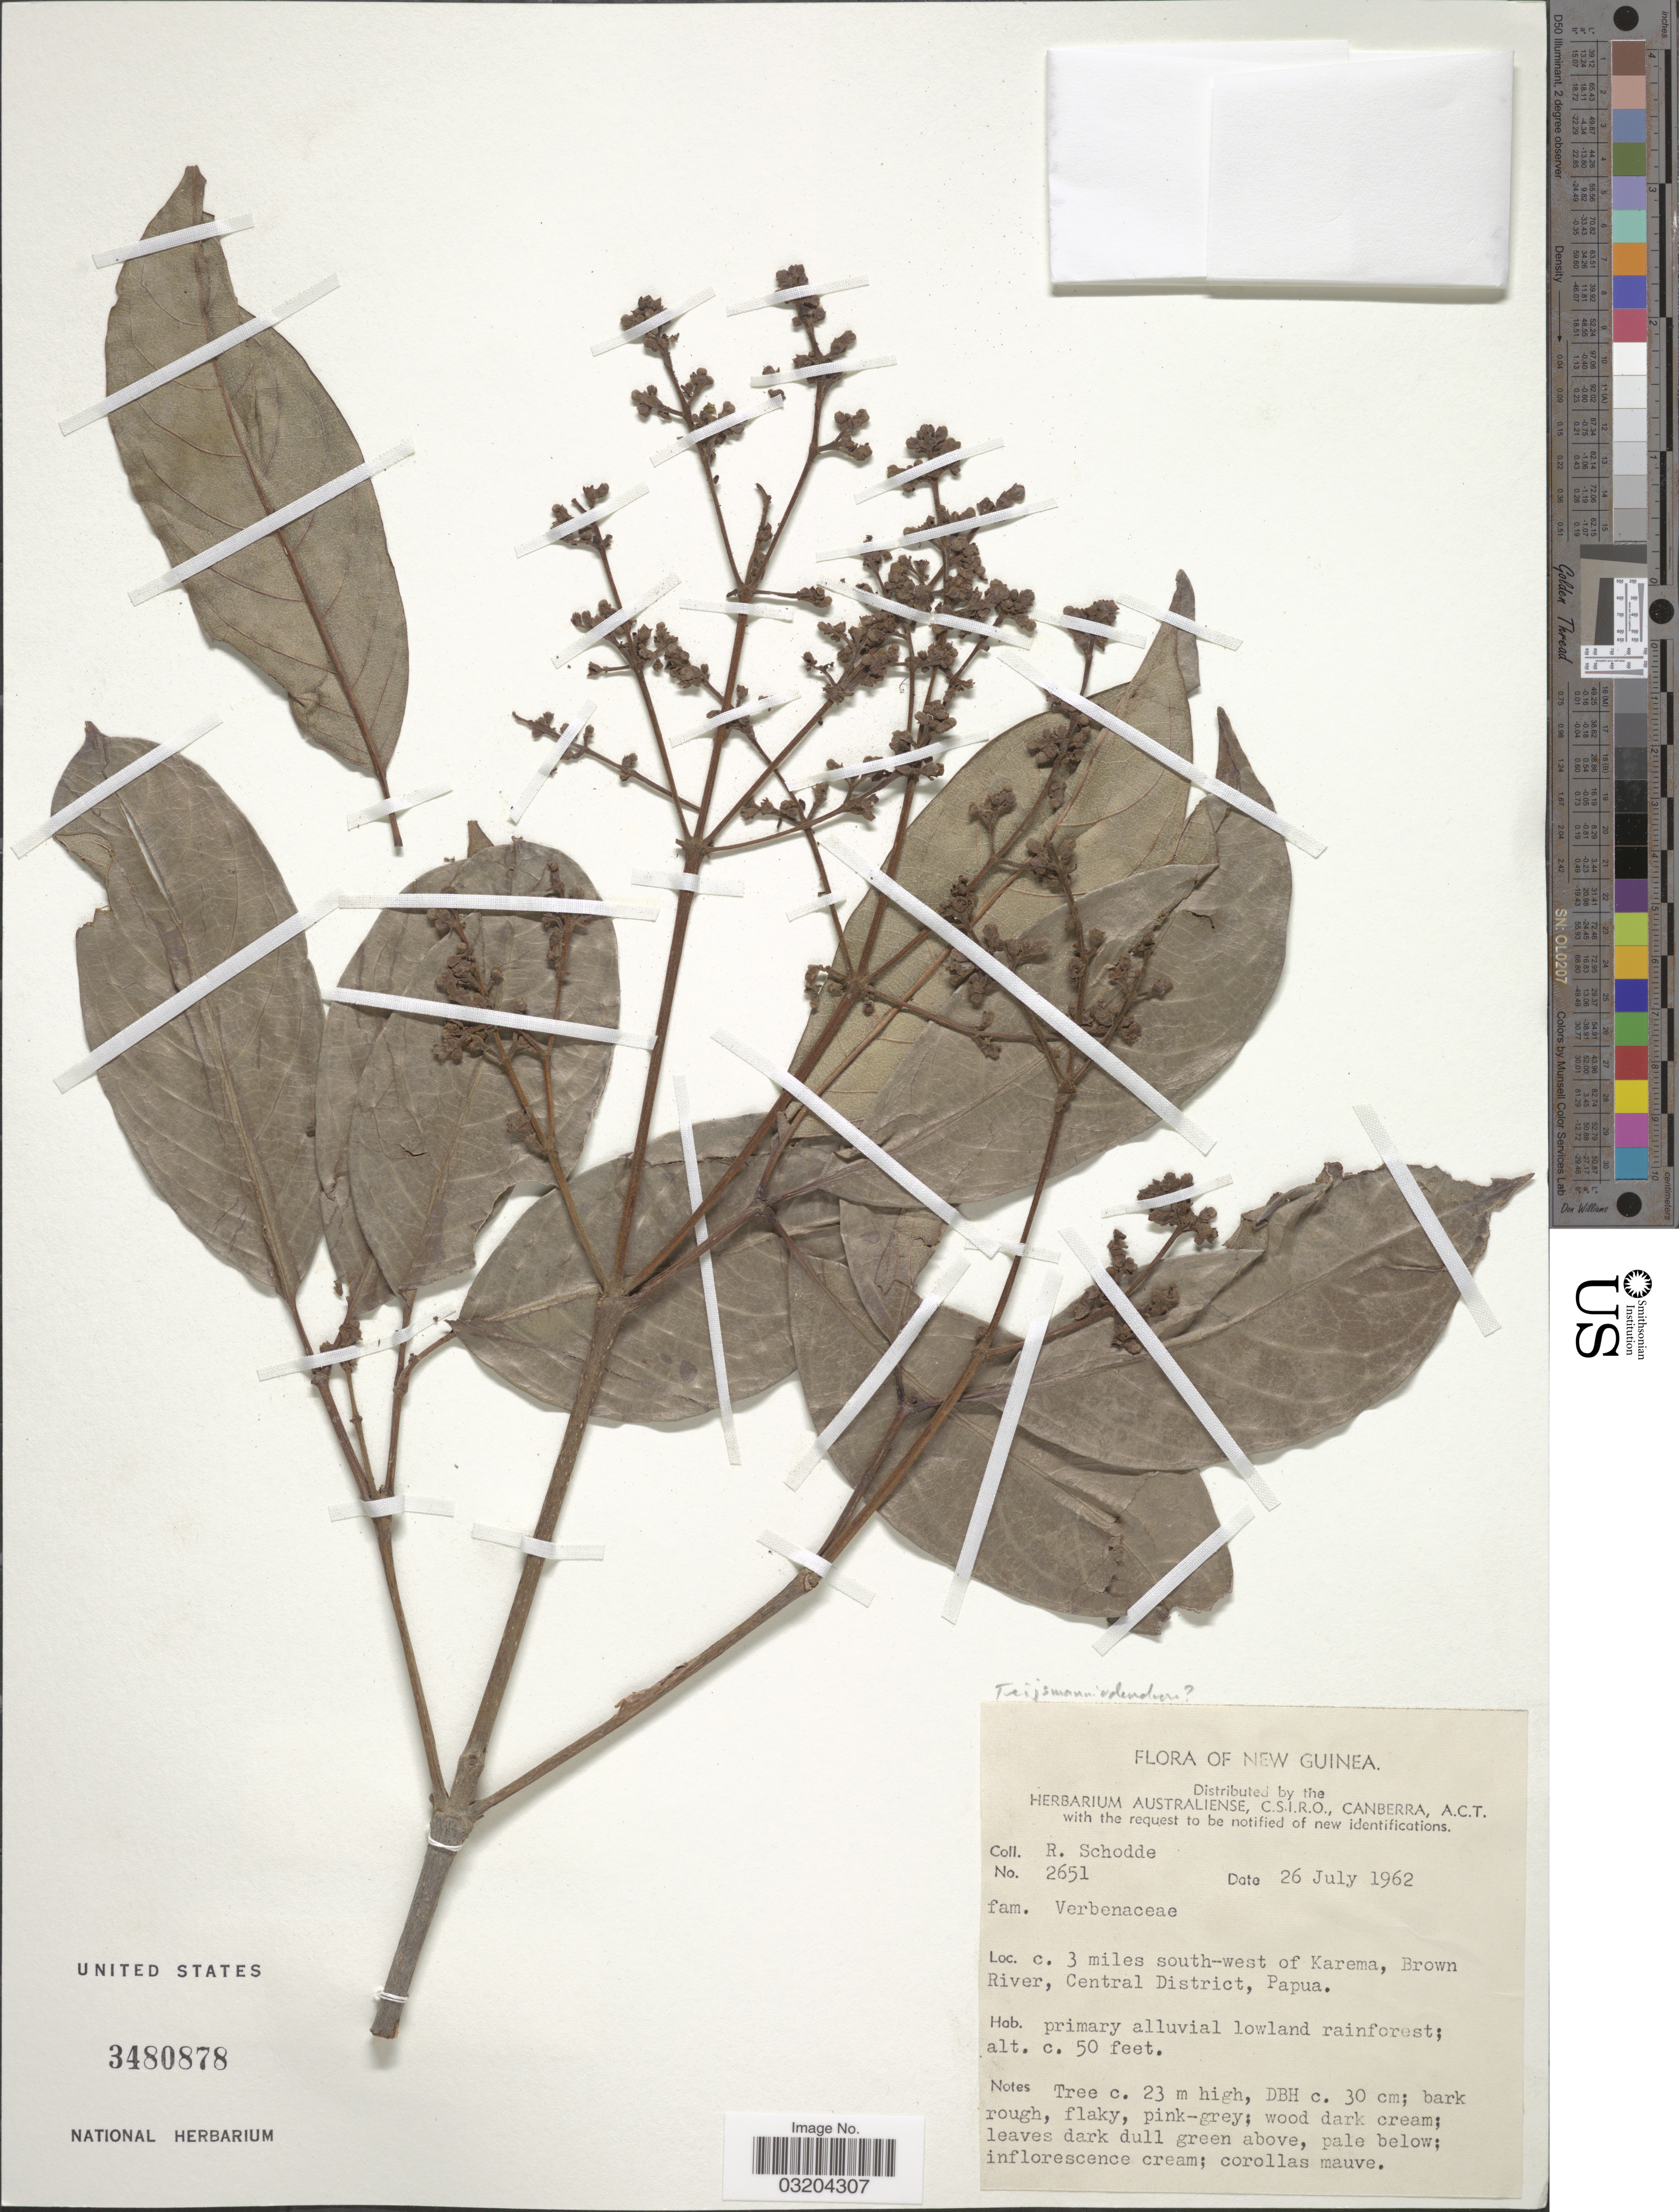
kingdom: Plantae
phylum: Tracheophyta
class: Magnoliopsida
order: Lamiales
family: Verbenaceae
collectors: R. Schodde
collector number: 2651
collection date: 1962-07-26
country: Papua New Guinea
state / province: Central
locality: New Guinea. c. 3 miles south-west of Karema, Brown River, Papua.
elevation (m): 15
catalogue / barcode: US 3480878